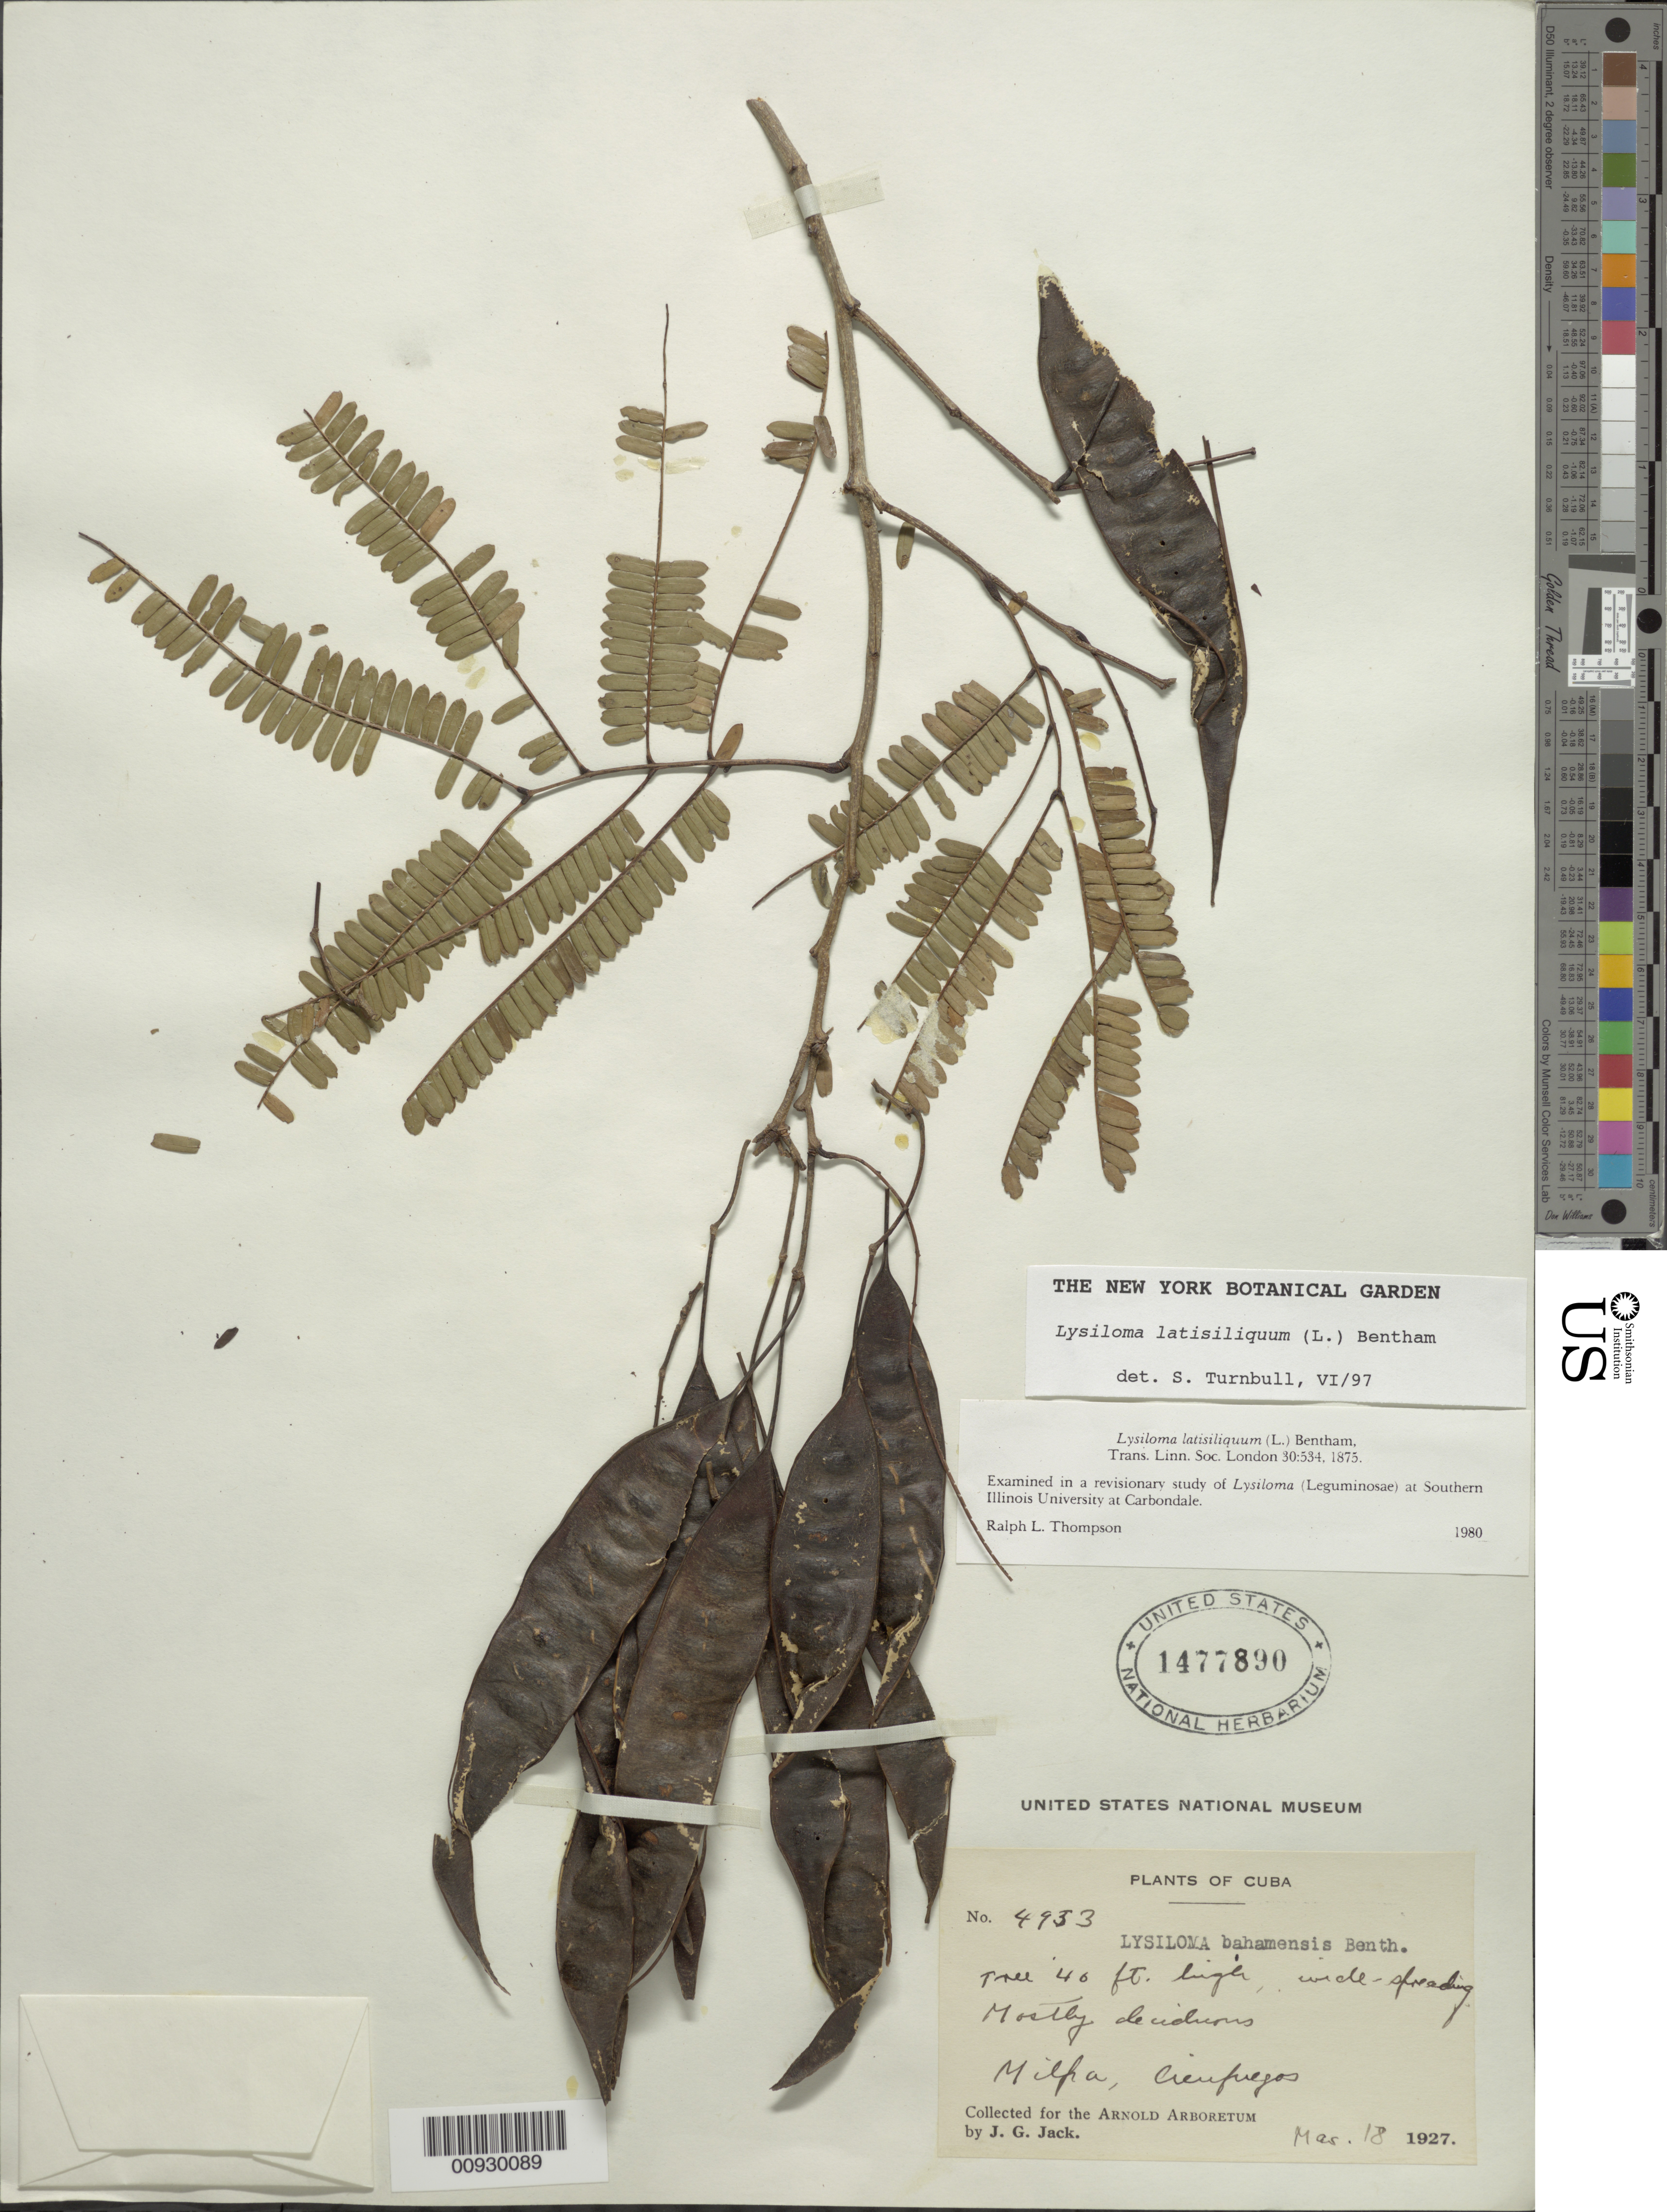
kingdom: Plantae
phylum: Tracheophyta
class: Magnoliopsida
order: Fabales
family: Fabaceae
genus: Lysiloma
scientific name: Lysiloma latisiliquum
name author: (L.) Benth.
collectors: J. G. Jack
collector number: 4953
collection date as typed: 18 Mar 1927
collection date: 1927-03-18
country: Cuba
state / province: Cienfuegos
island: Cuba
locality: Milfa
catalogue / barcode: US 1477890